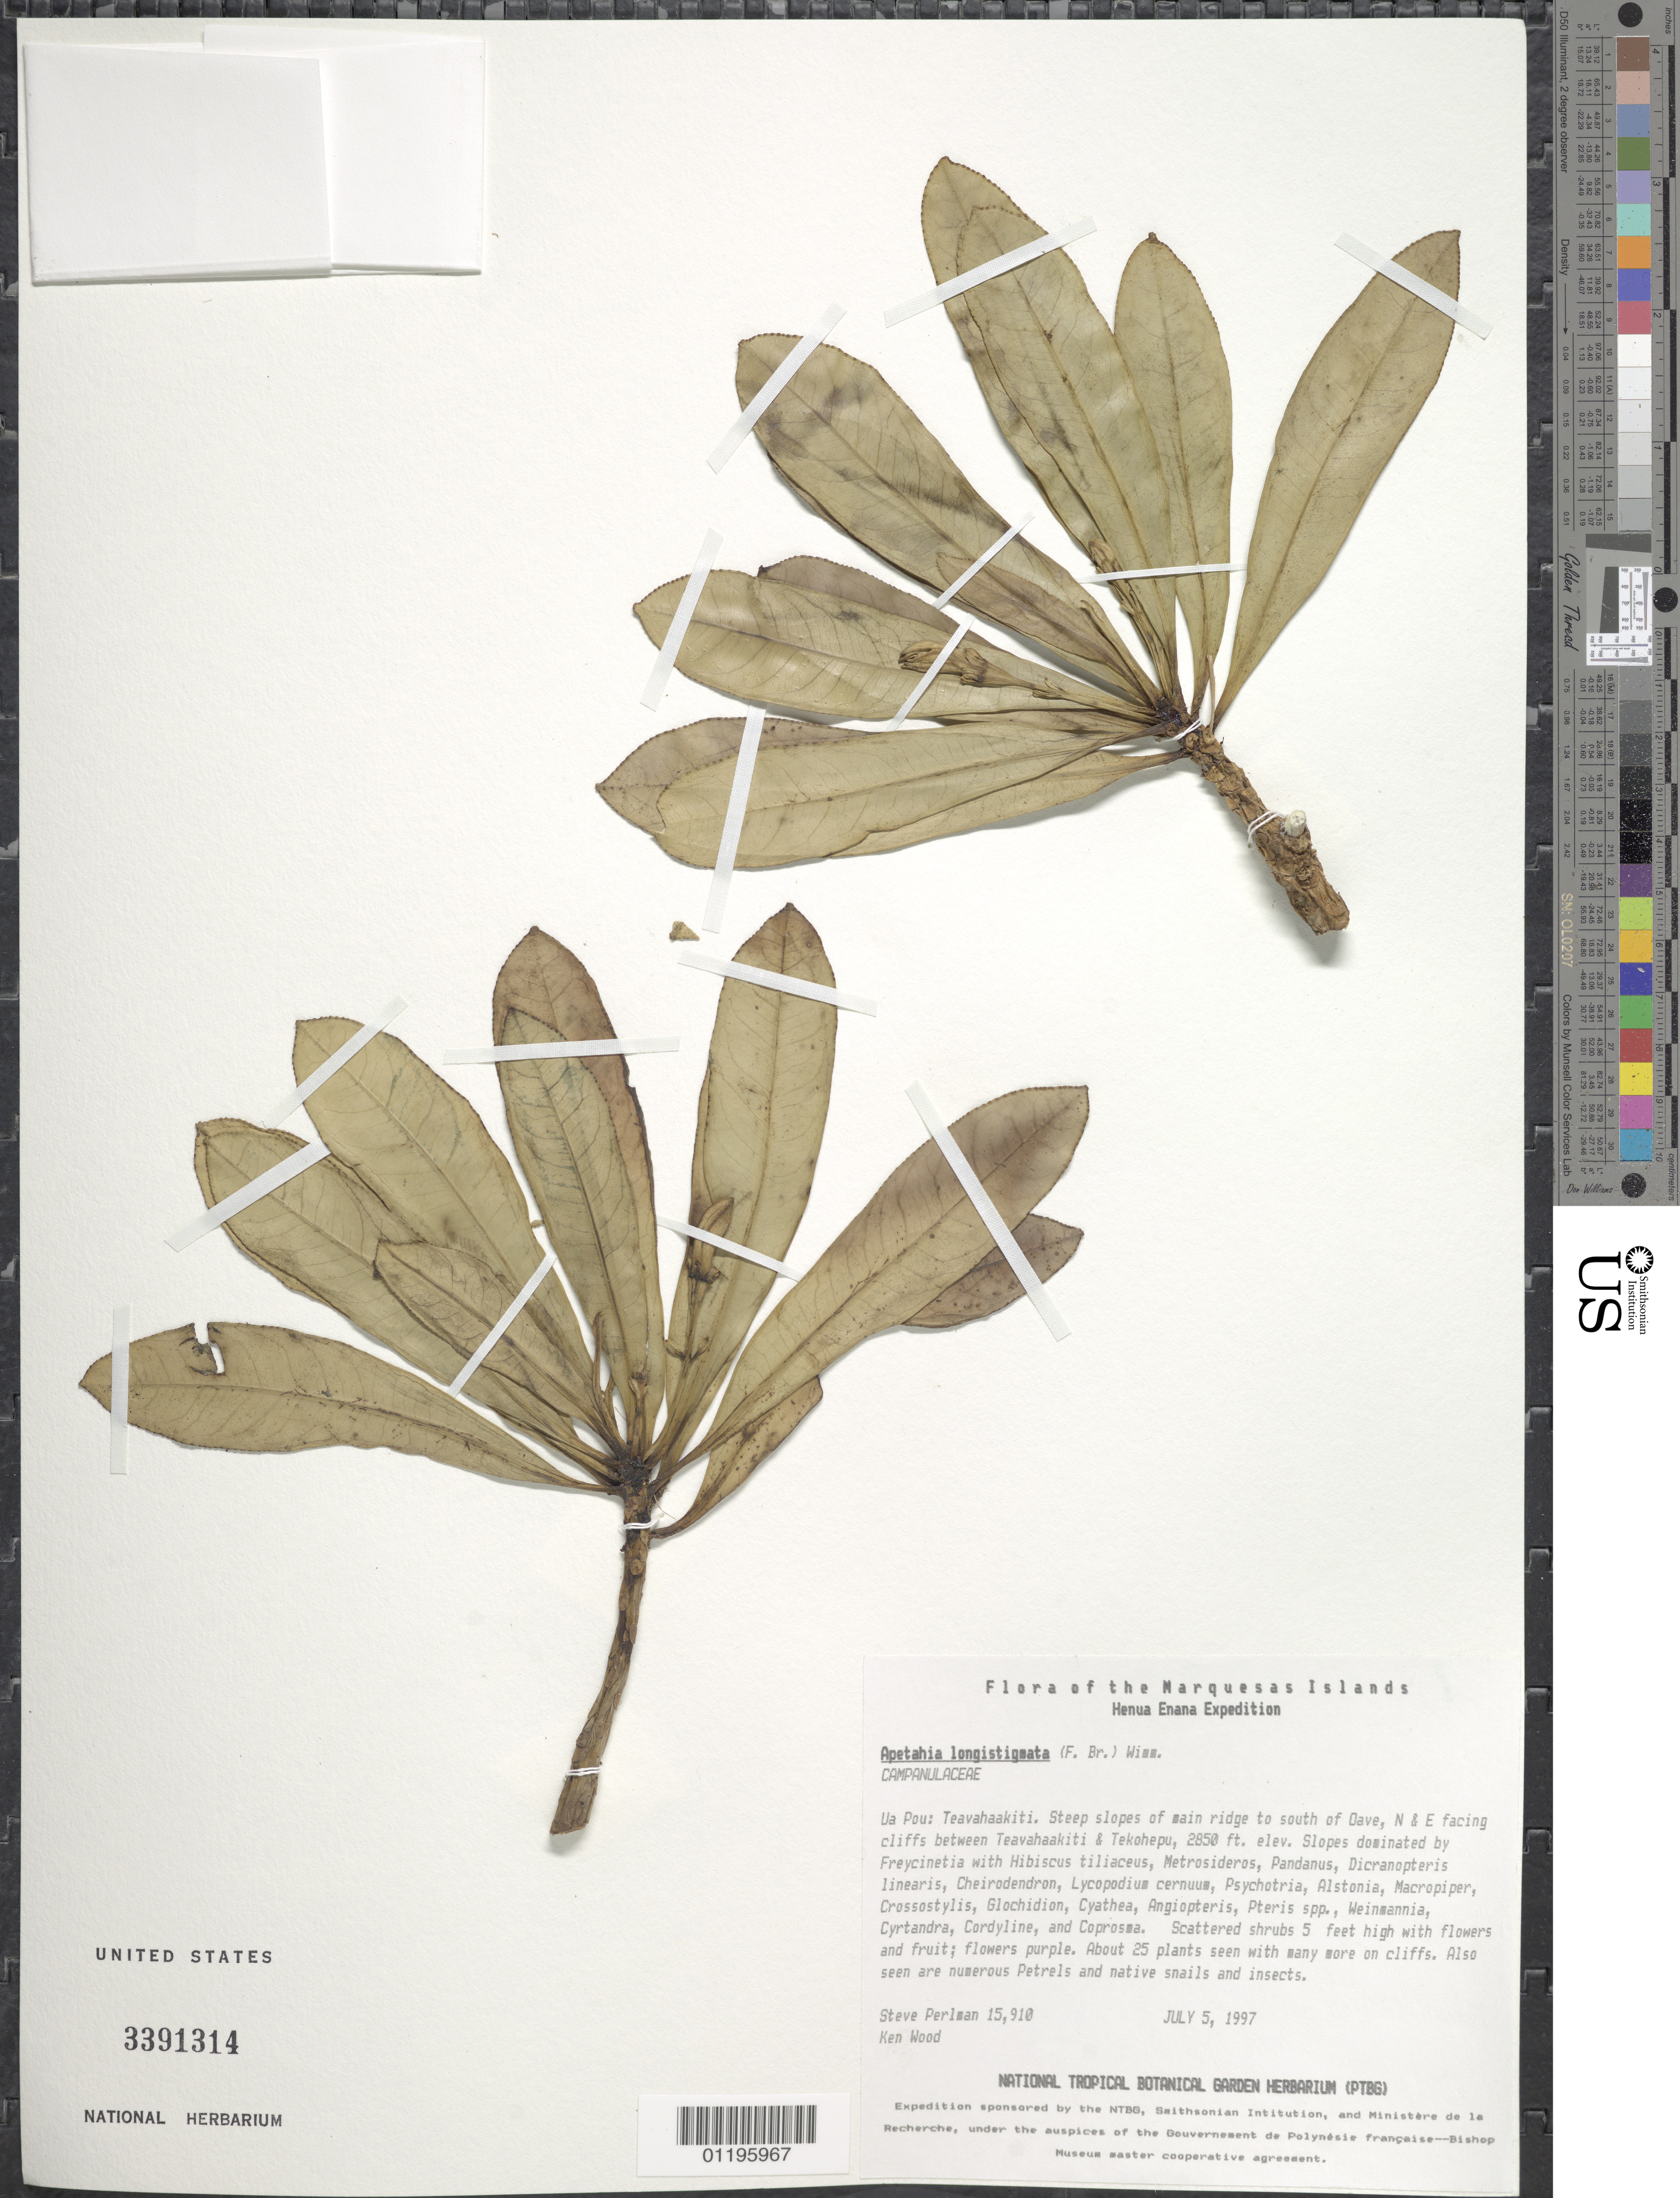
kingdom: Plantae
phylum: Tracheophyta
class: Magnoliopsida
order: Asterales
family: Campanulaceae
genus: Apetahia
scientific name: Apetahia longistigmata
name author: (F. Br.) E. Wimm.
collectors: S. P. Perlman & K. R. Wood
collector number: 15910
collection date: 1997-07-05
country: French Polynesia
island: Ua Pou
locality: Teavahaakiti, steep slopes of main ridge to S of Oave, N & E facing cliffs between Teavahaakiti & Tekohepu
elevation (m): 869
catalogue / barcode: US 3391314